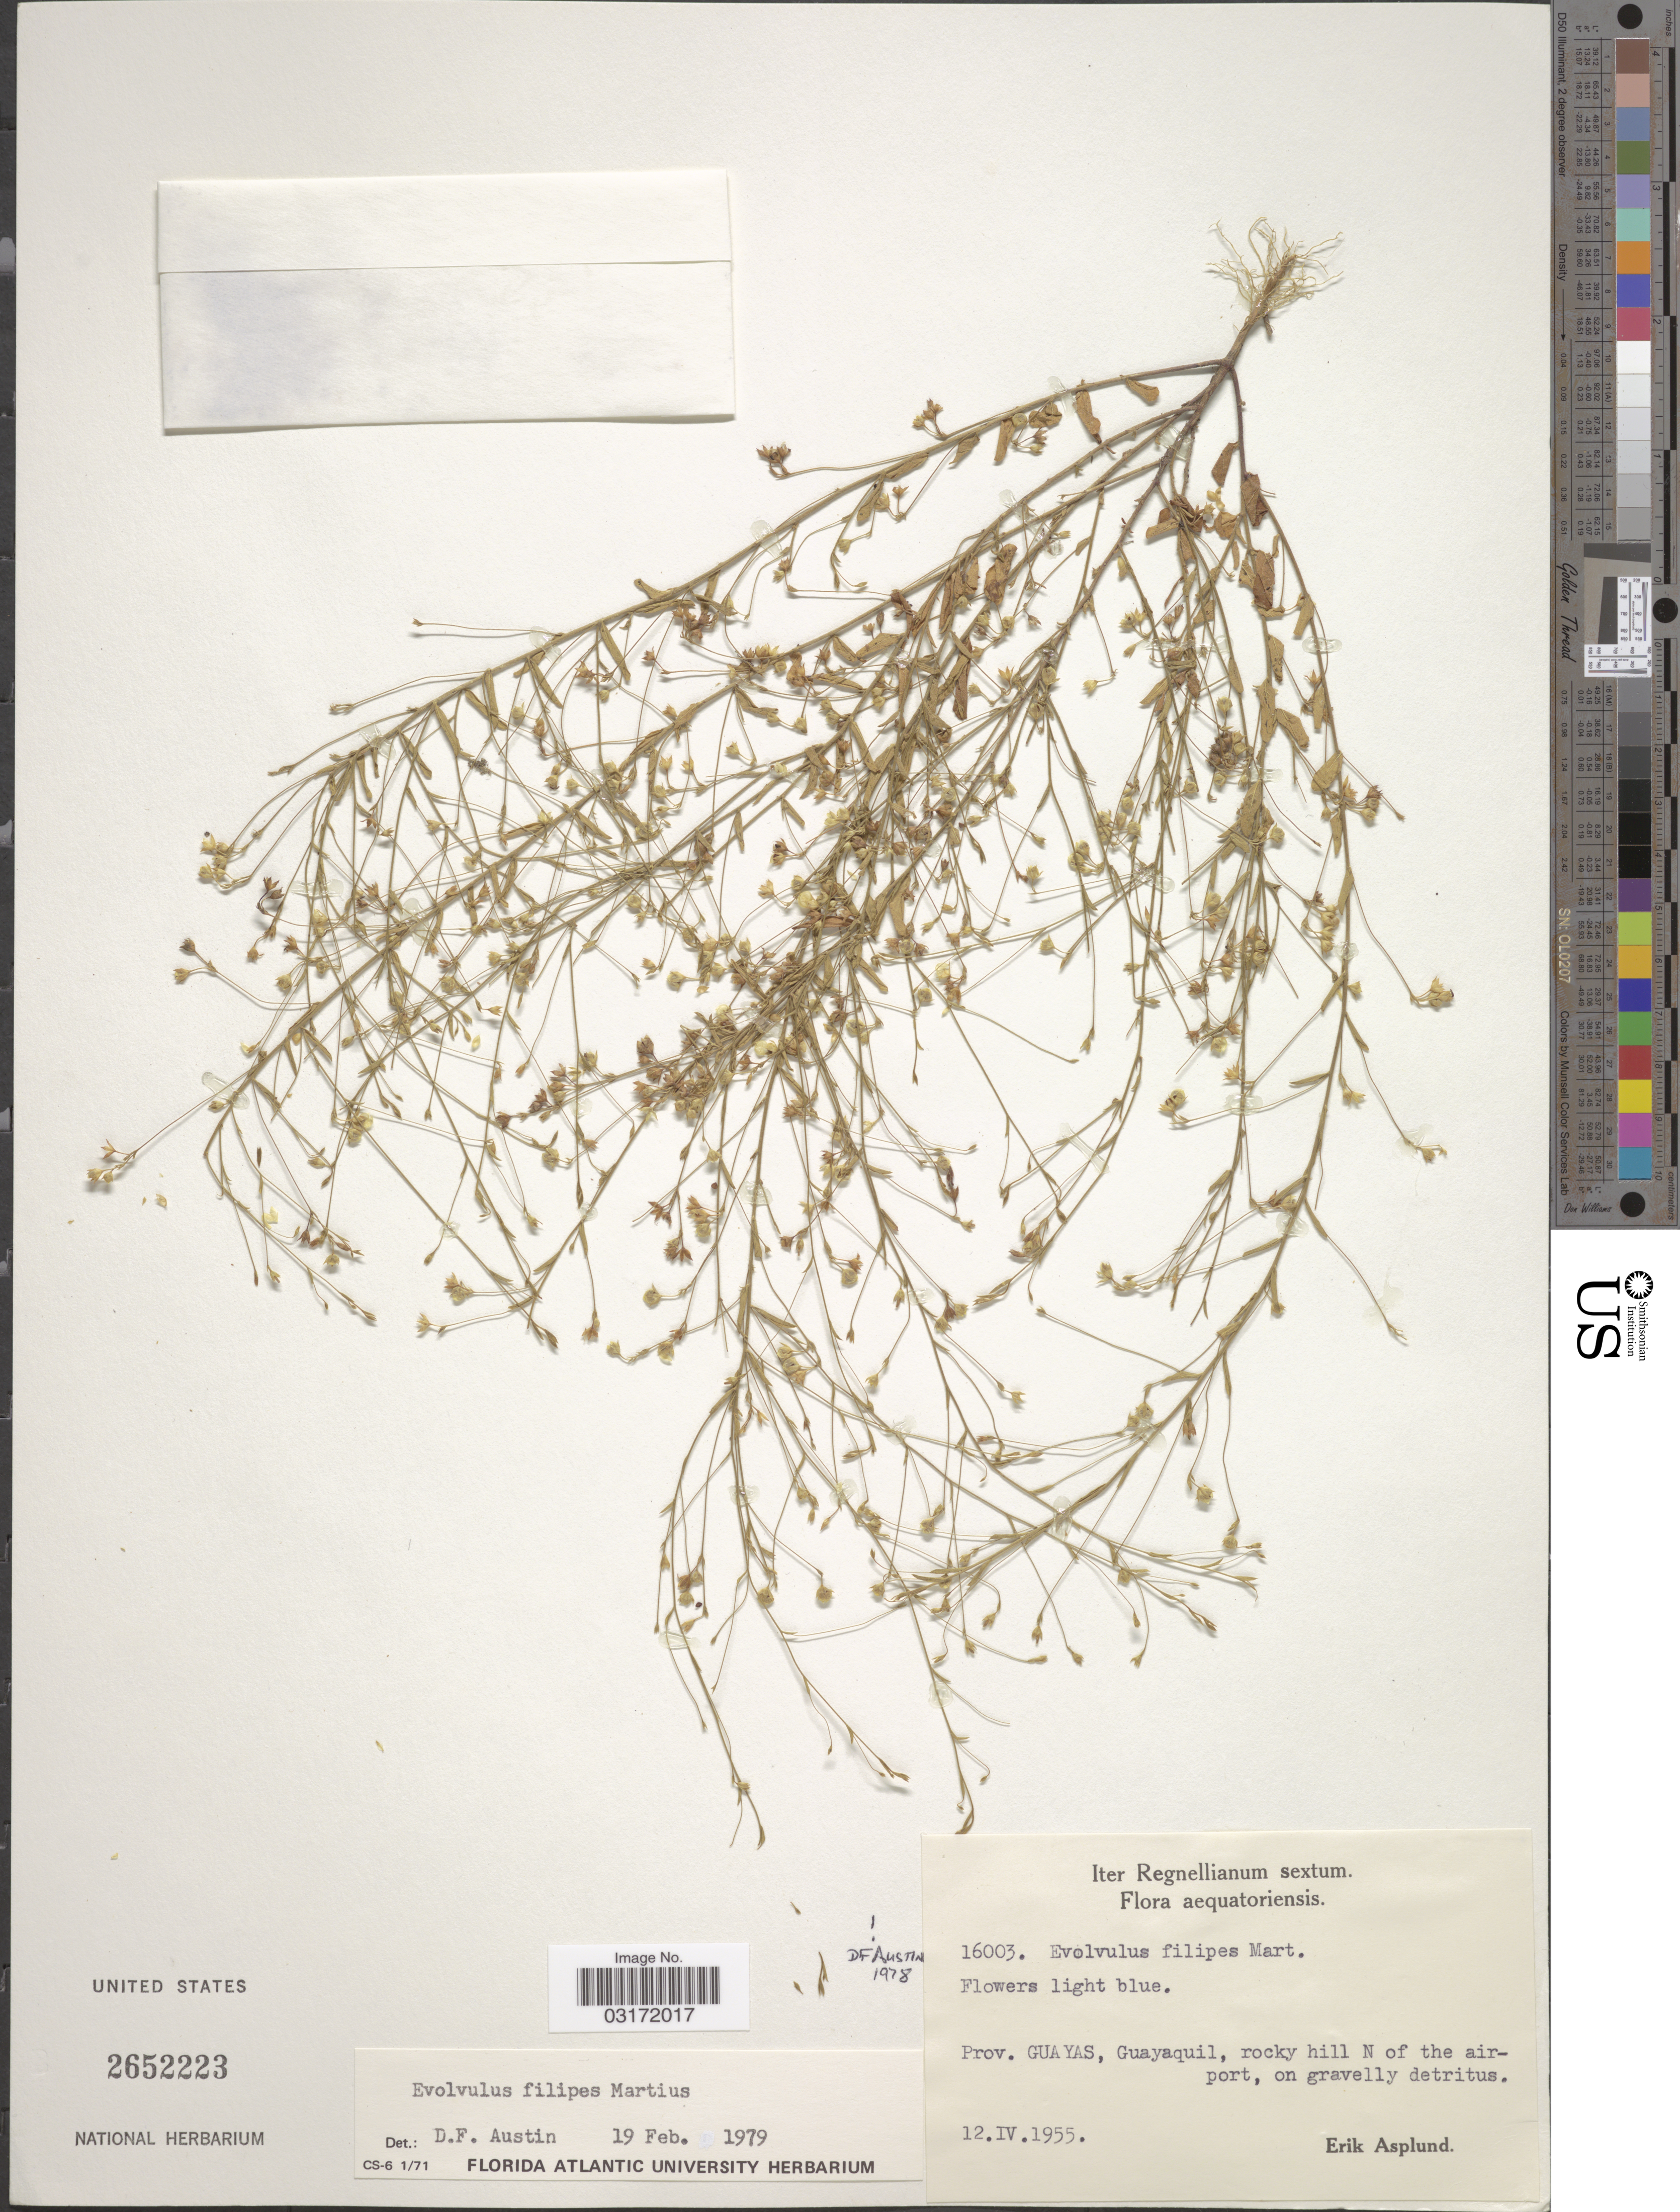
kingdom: Plantae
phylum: Tracheophyta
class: Magnoliopsida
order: Solanales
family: Convolvulaceae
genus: Evolvulus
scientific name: Evolvulus filipes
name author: Mart.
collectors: E. Asplund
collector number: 16003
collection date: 1955-04-12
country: Ecuador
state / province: Guayas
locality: Guayaquil, rocky hill N of the airport, on gravelly detritus.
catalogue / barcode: US 2652223